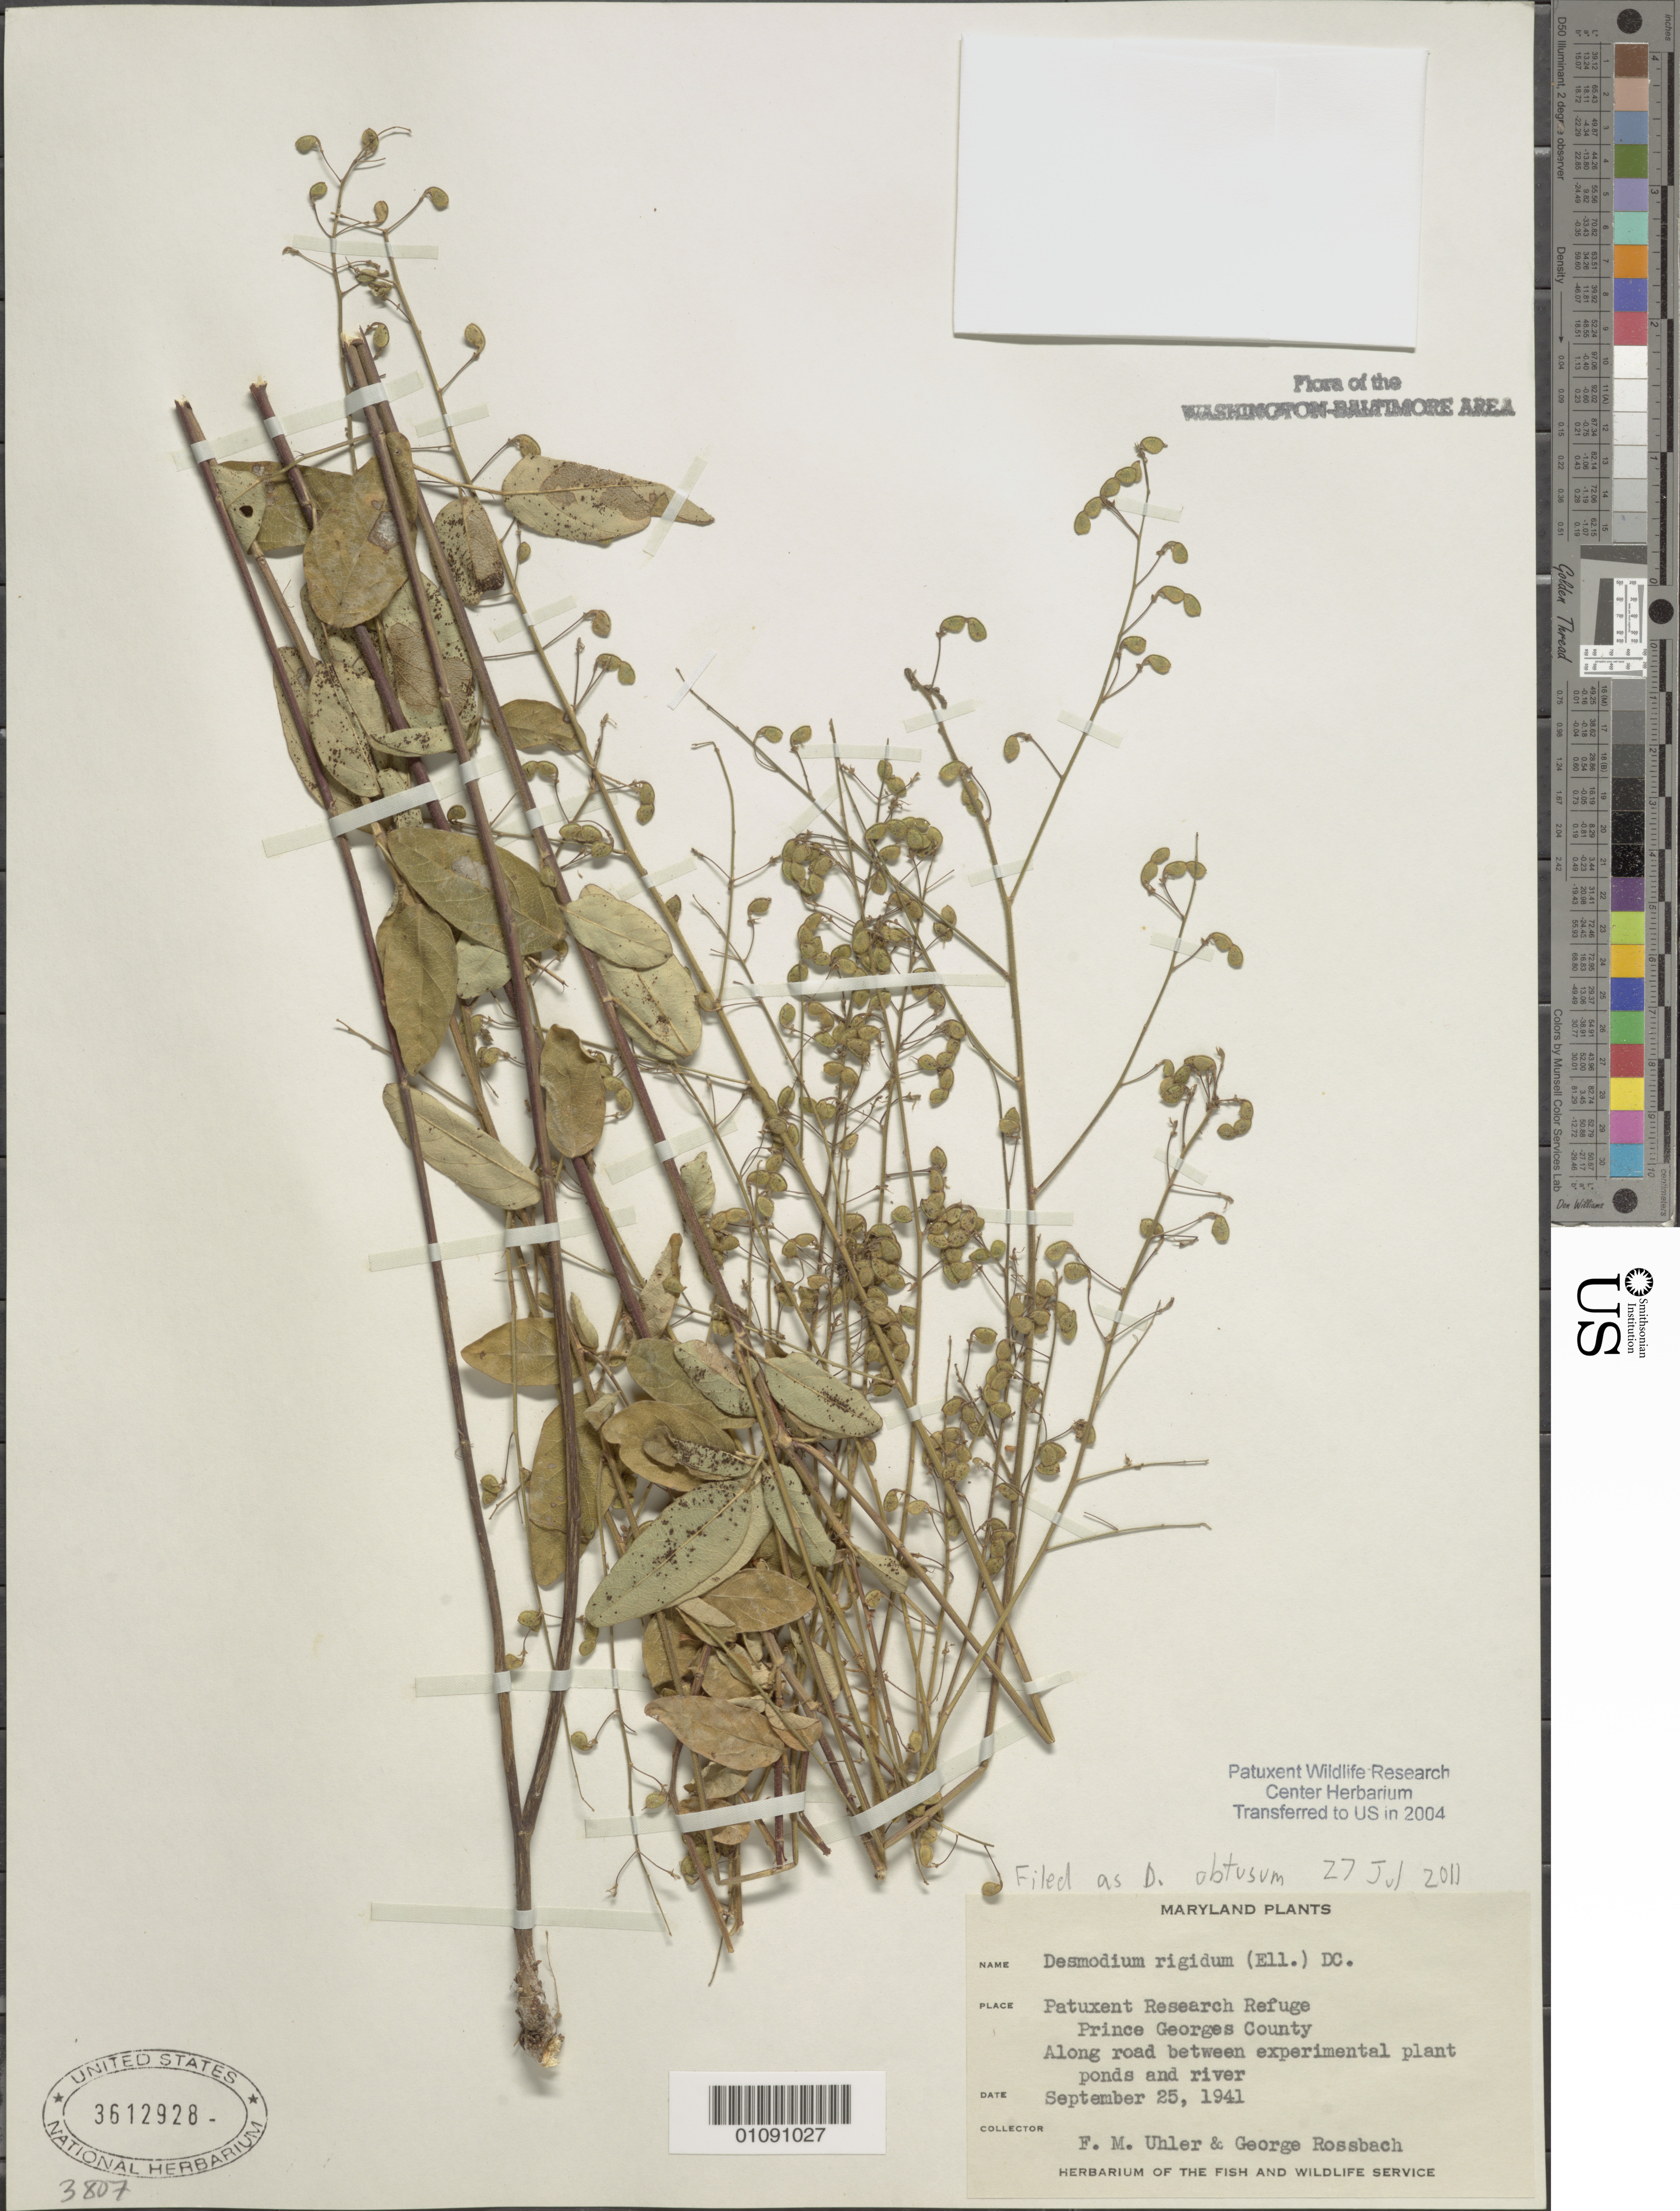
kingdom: Plantae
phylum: Tracheophyta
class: Magnoliopsida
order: Fabales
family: Fabaceae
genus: Desmodium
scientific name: Desmodium rigidum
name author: (Elliott) DC.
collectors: F. M. Uhler & G. Rossbach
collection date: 1941-09-25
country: United States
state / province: Maryland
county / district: Prince George's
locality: Patuxent Wildlife Refuge. Between experimental plant ponds and river.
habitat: Along road.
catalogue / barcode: US 3612928